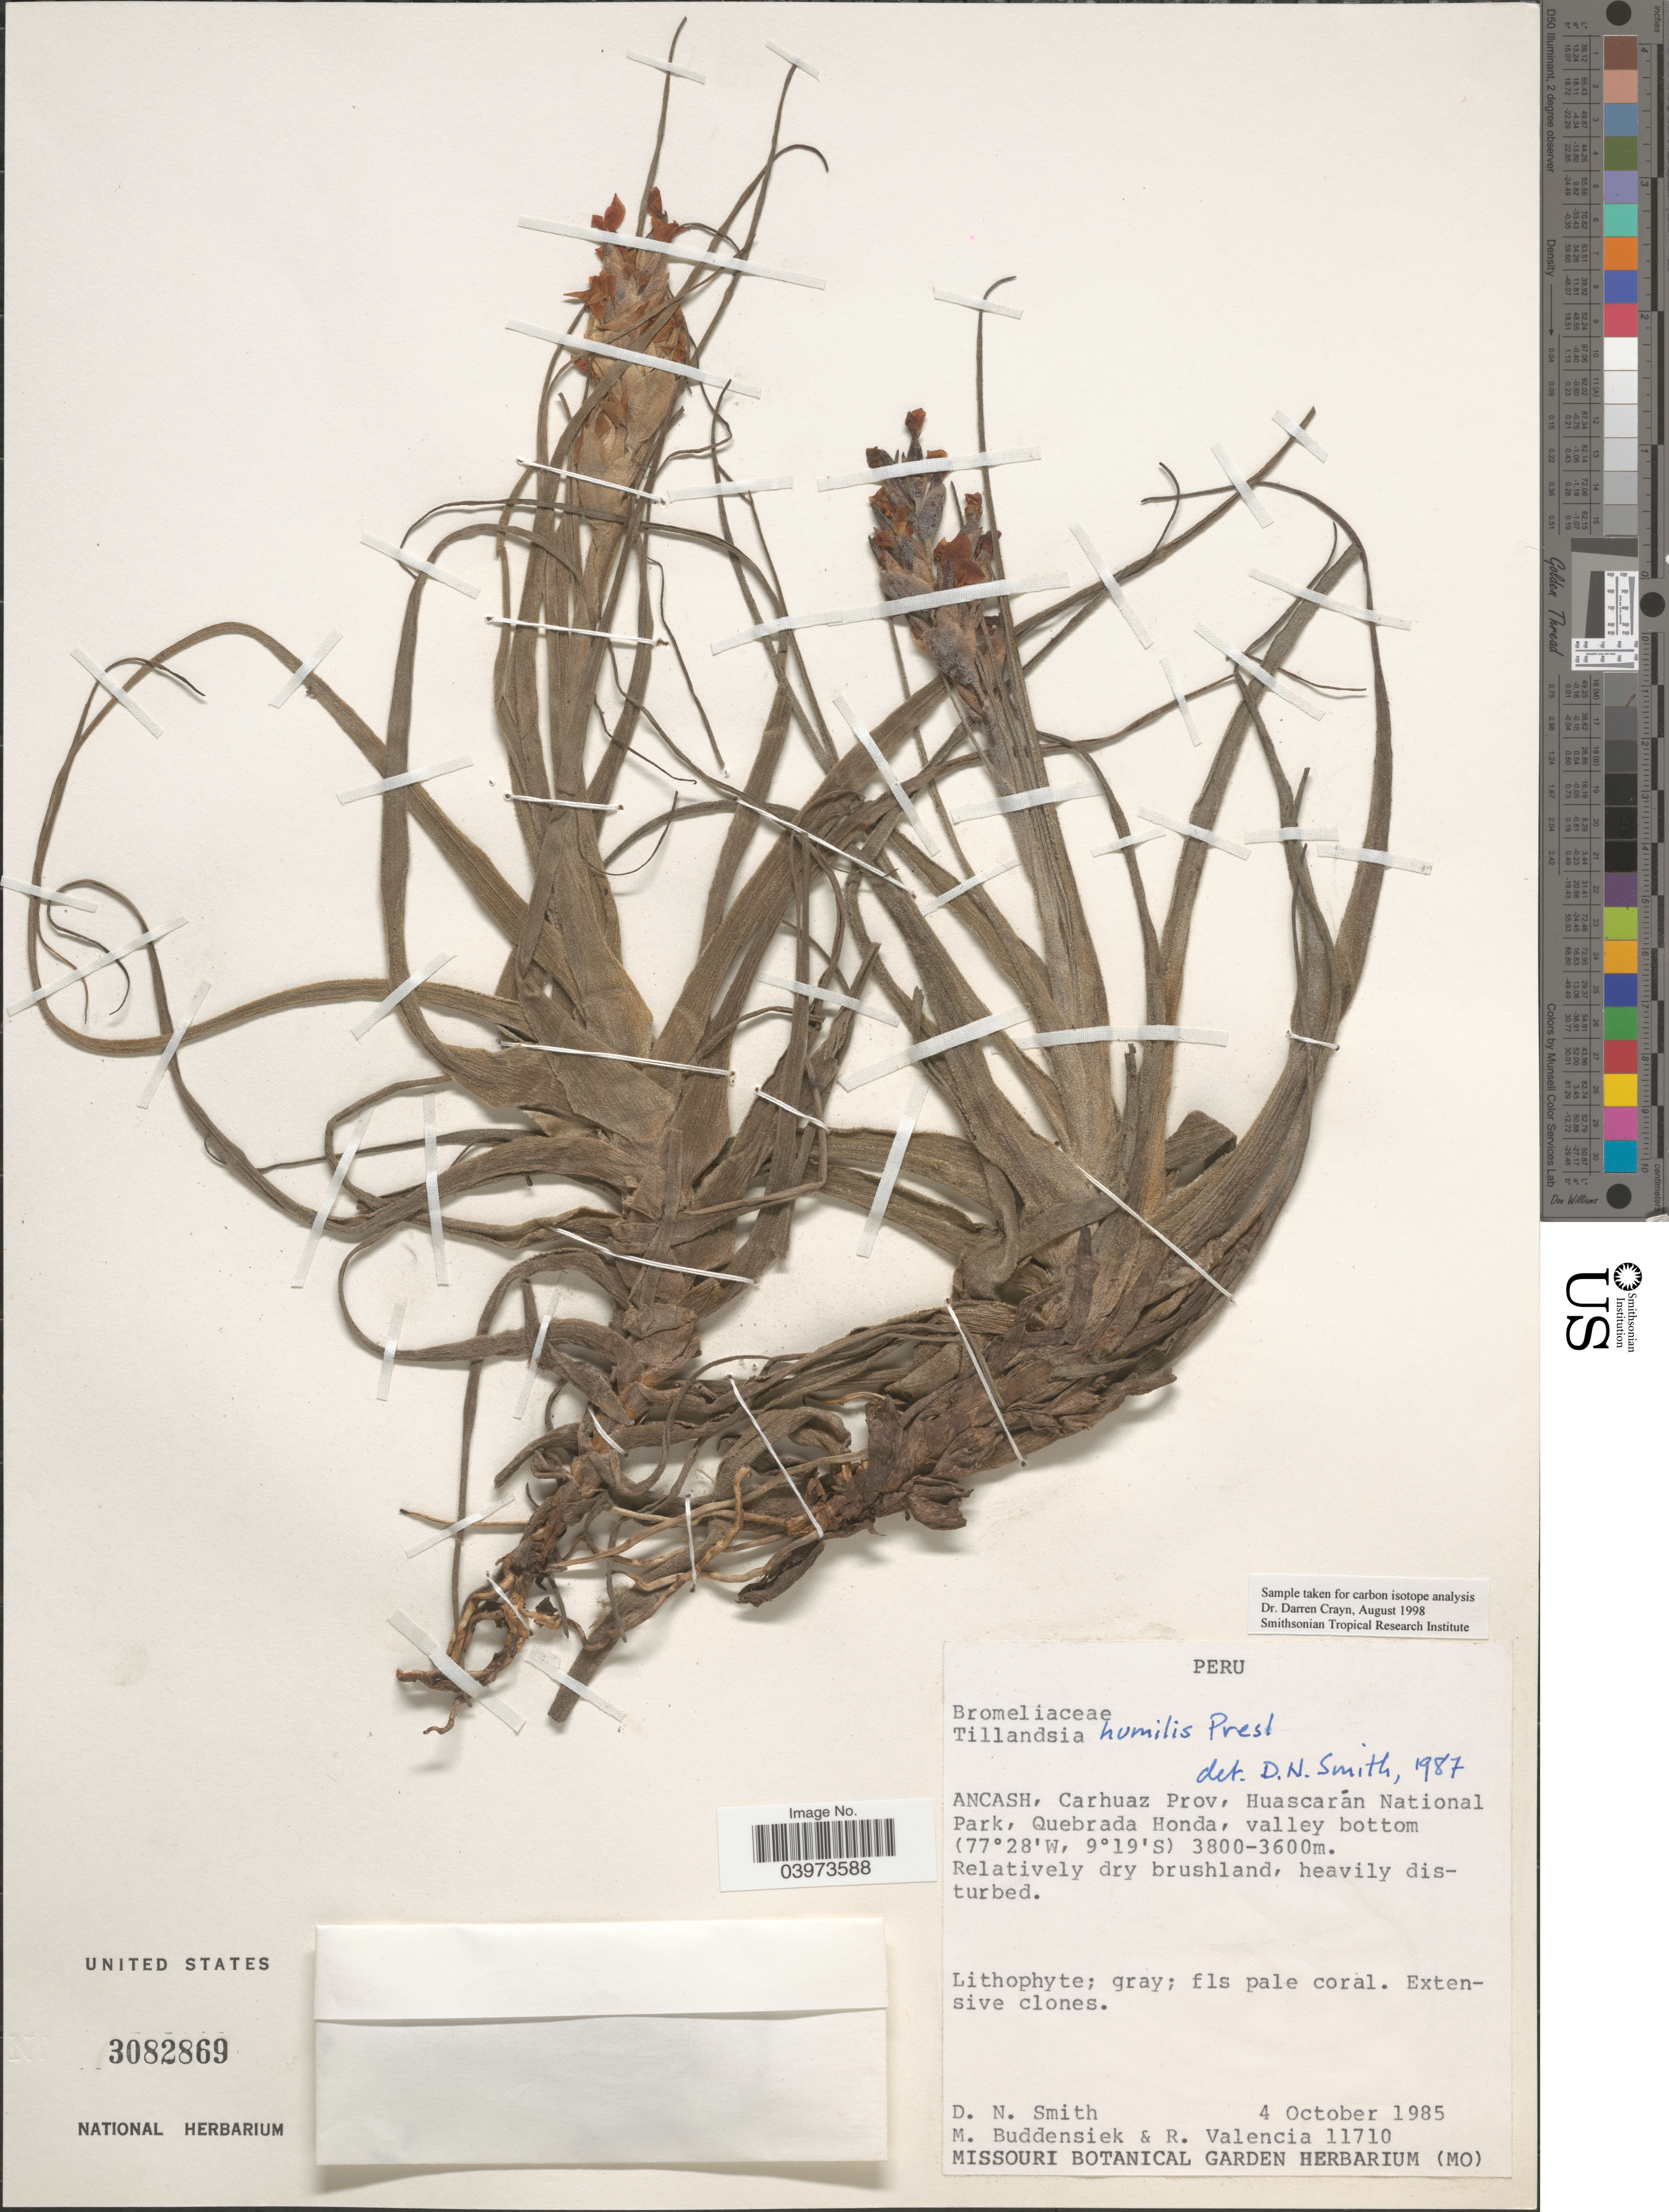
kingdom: Plantae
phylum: Tracheophyta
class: Liliopsida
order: Poales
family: Bromeliaceae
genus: Tillandsia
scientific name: Tillandsia humilis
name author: C. Presl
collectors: D. Smith, M. Buddensiek & R. Valencia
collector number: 11710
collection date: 1985-10-04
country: Peru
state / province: Ancash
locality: Carhuaz Prov, Huascarán National Park, Quebrada Honda.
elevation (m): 3600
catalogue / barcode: US 3082869